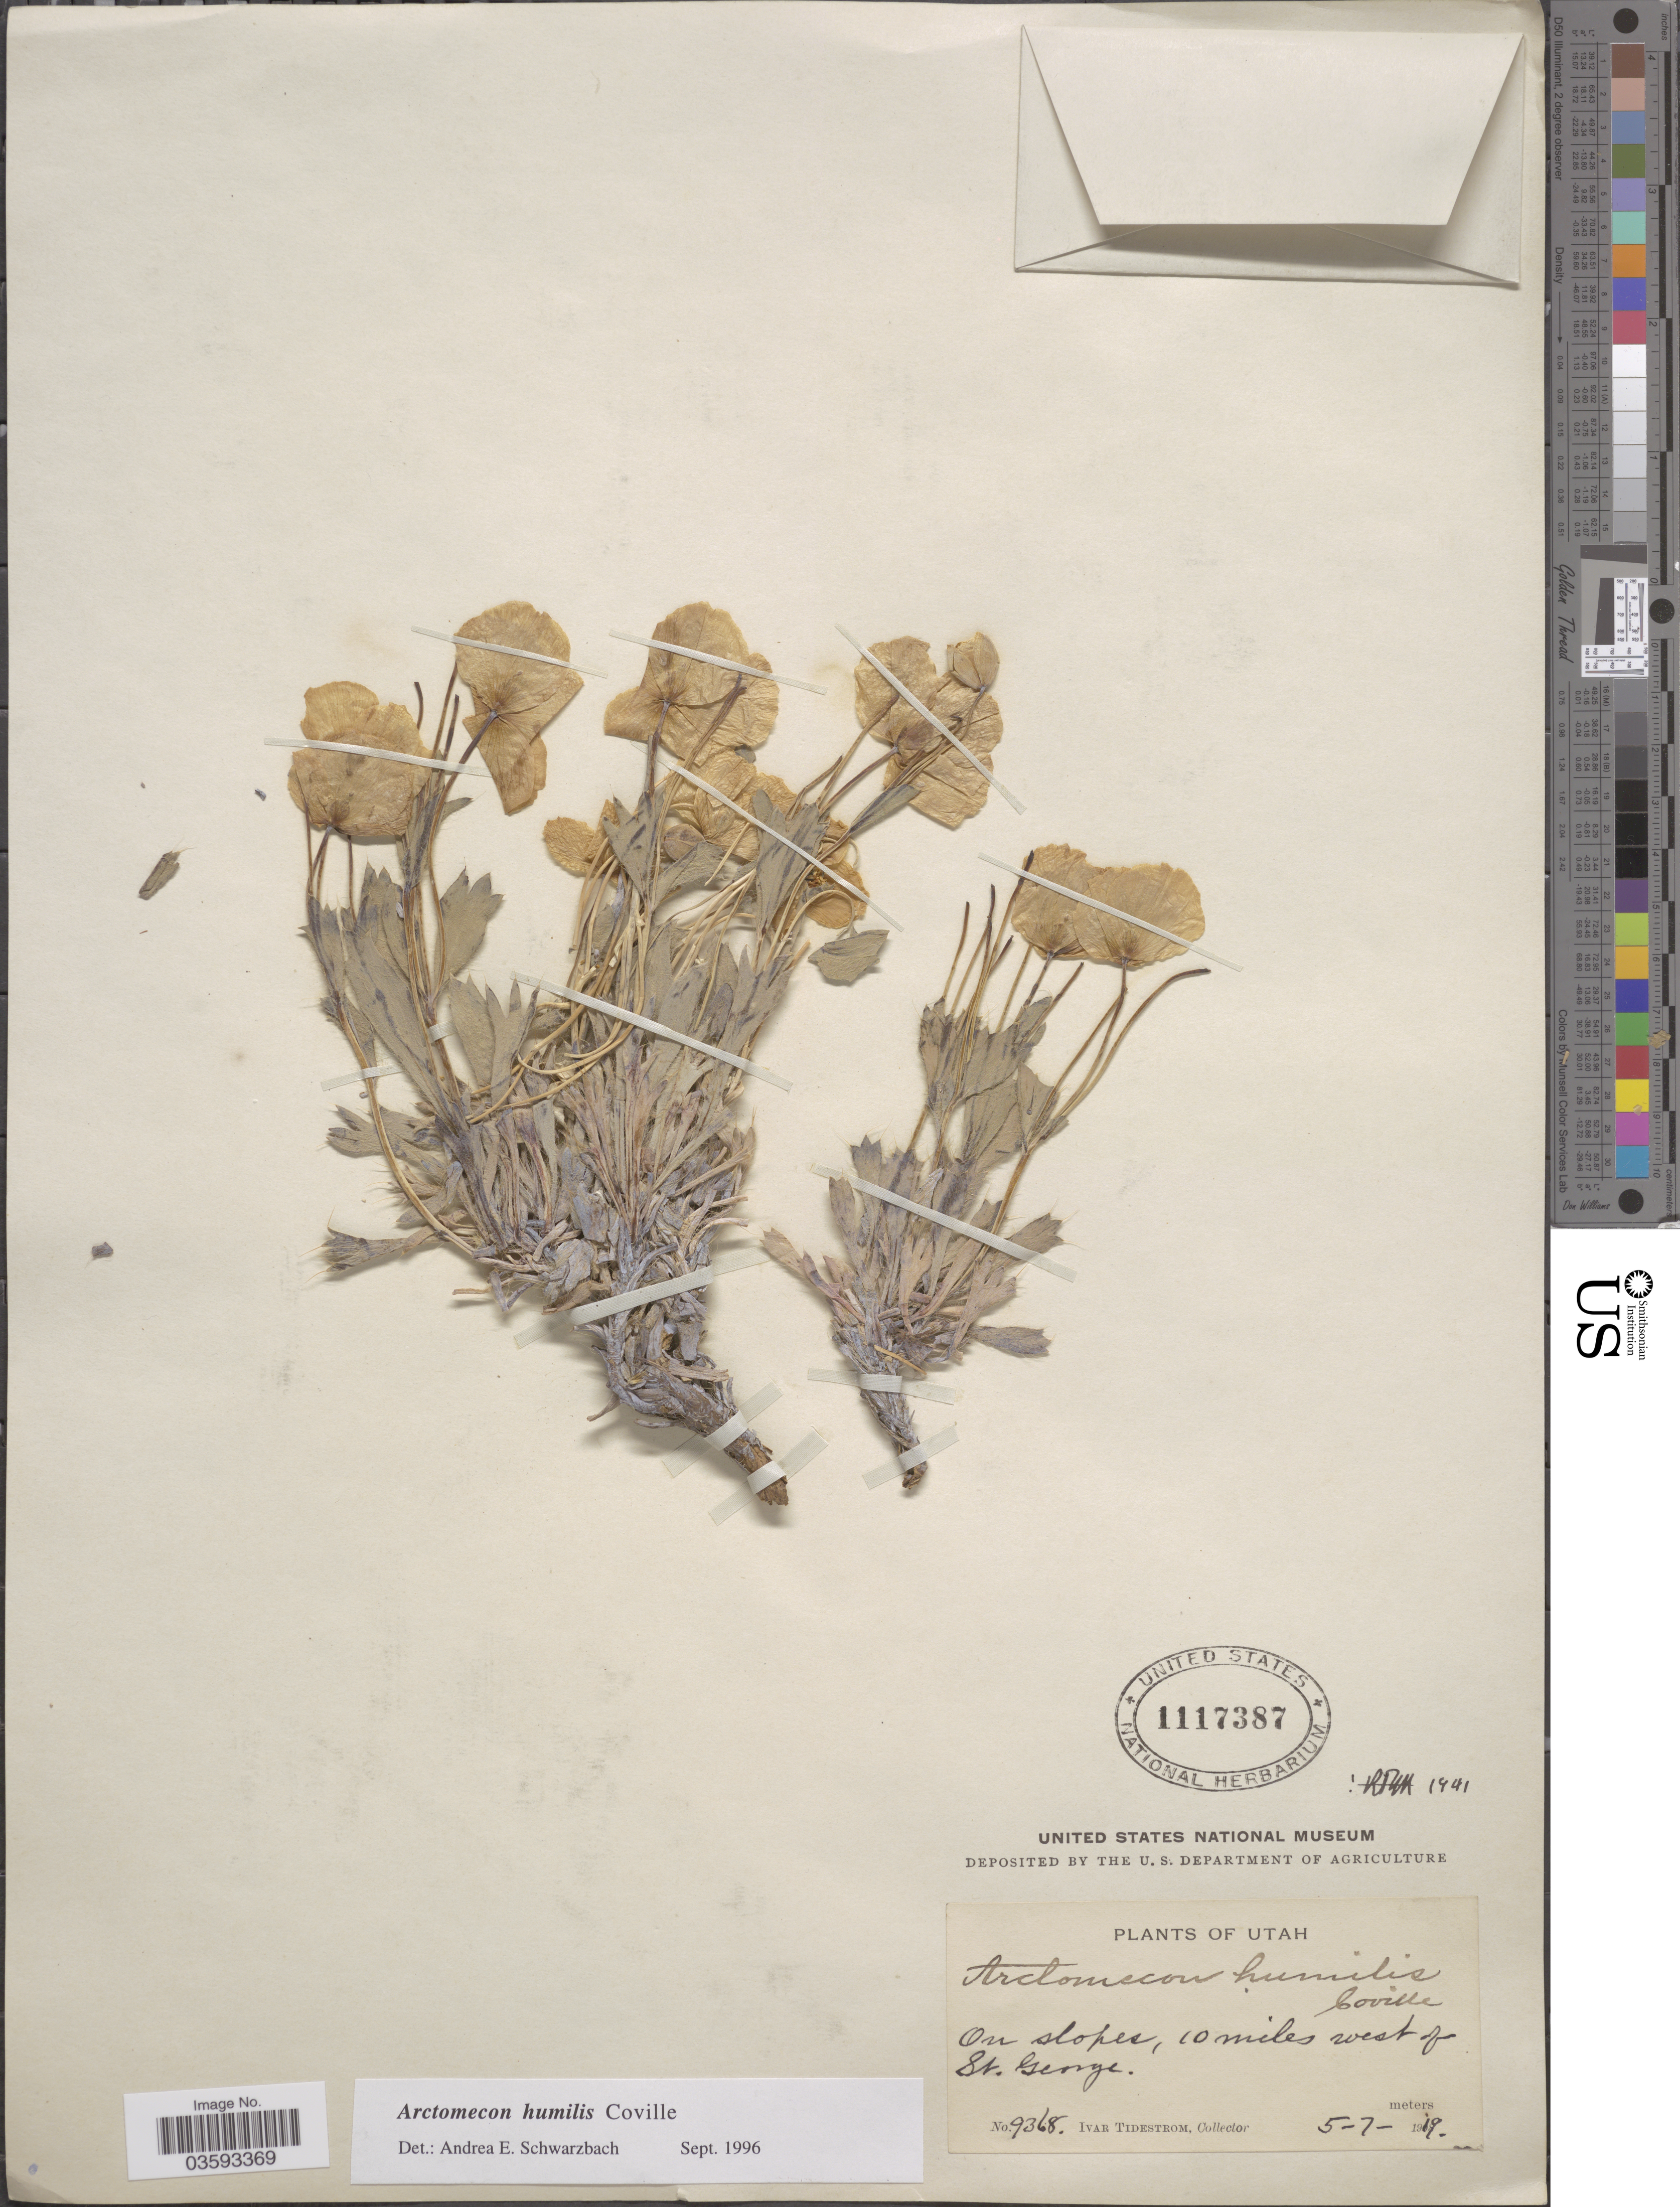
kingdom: Plantae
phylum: Tracheophyta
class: Magnoliopsida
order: Ranunculales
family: Papaveraceae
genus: Arctomecon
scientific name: Arctomecon humilis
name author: Coville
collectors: I. F. Tidestrom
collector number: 9368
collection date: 1919-05-07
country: United States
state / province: Utah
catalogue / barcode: US 1117387